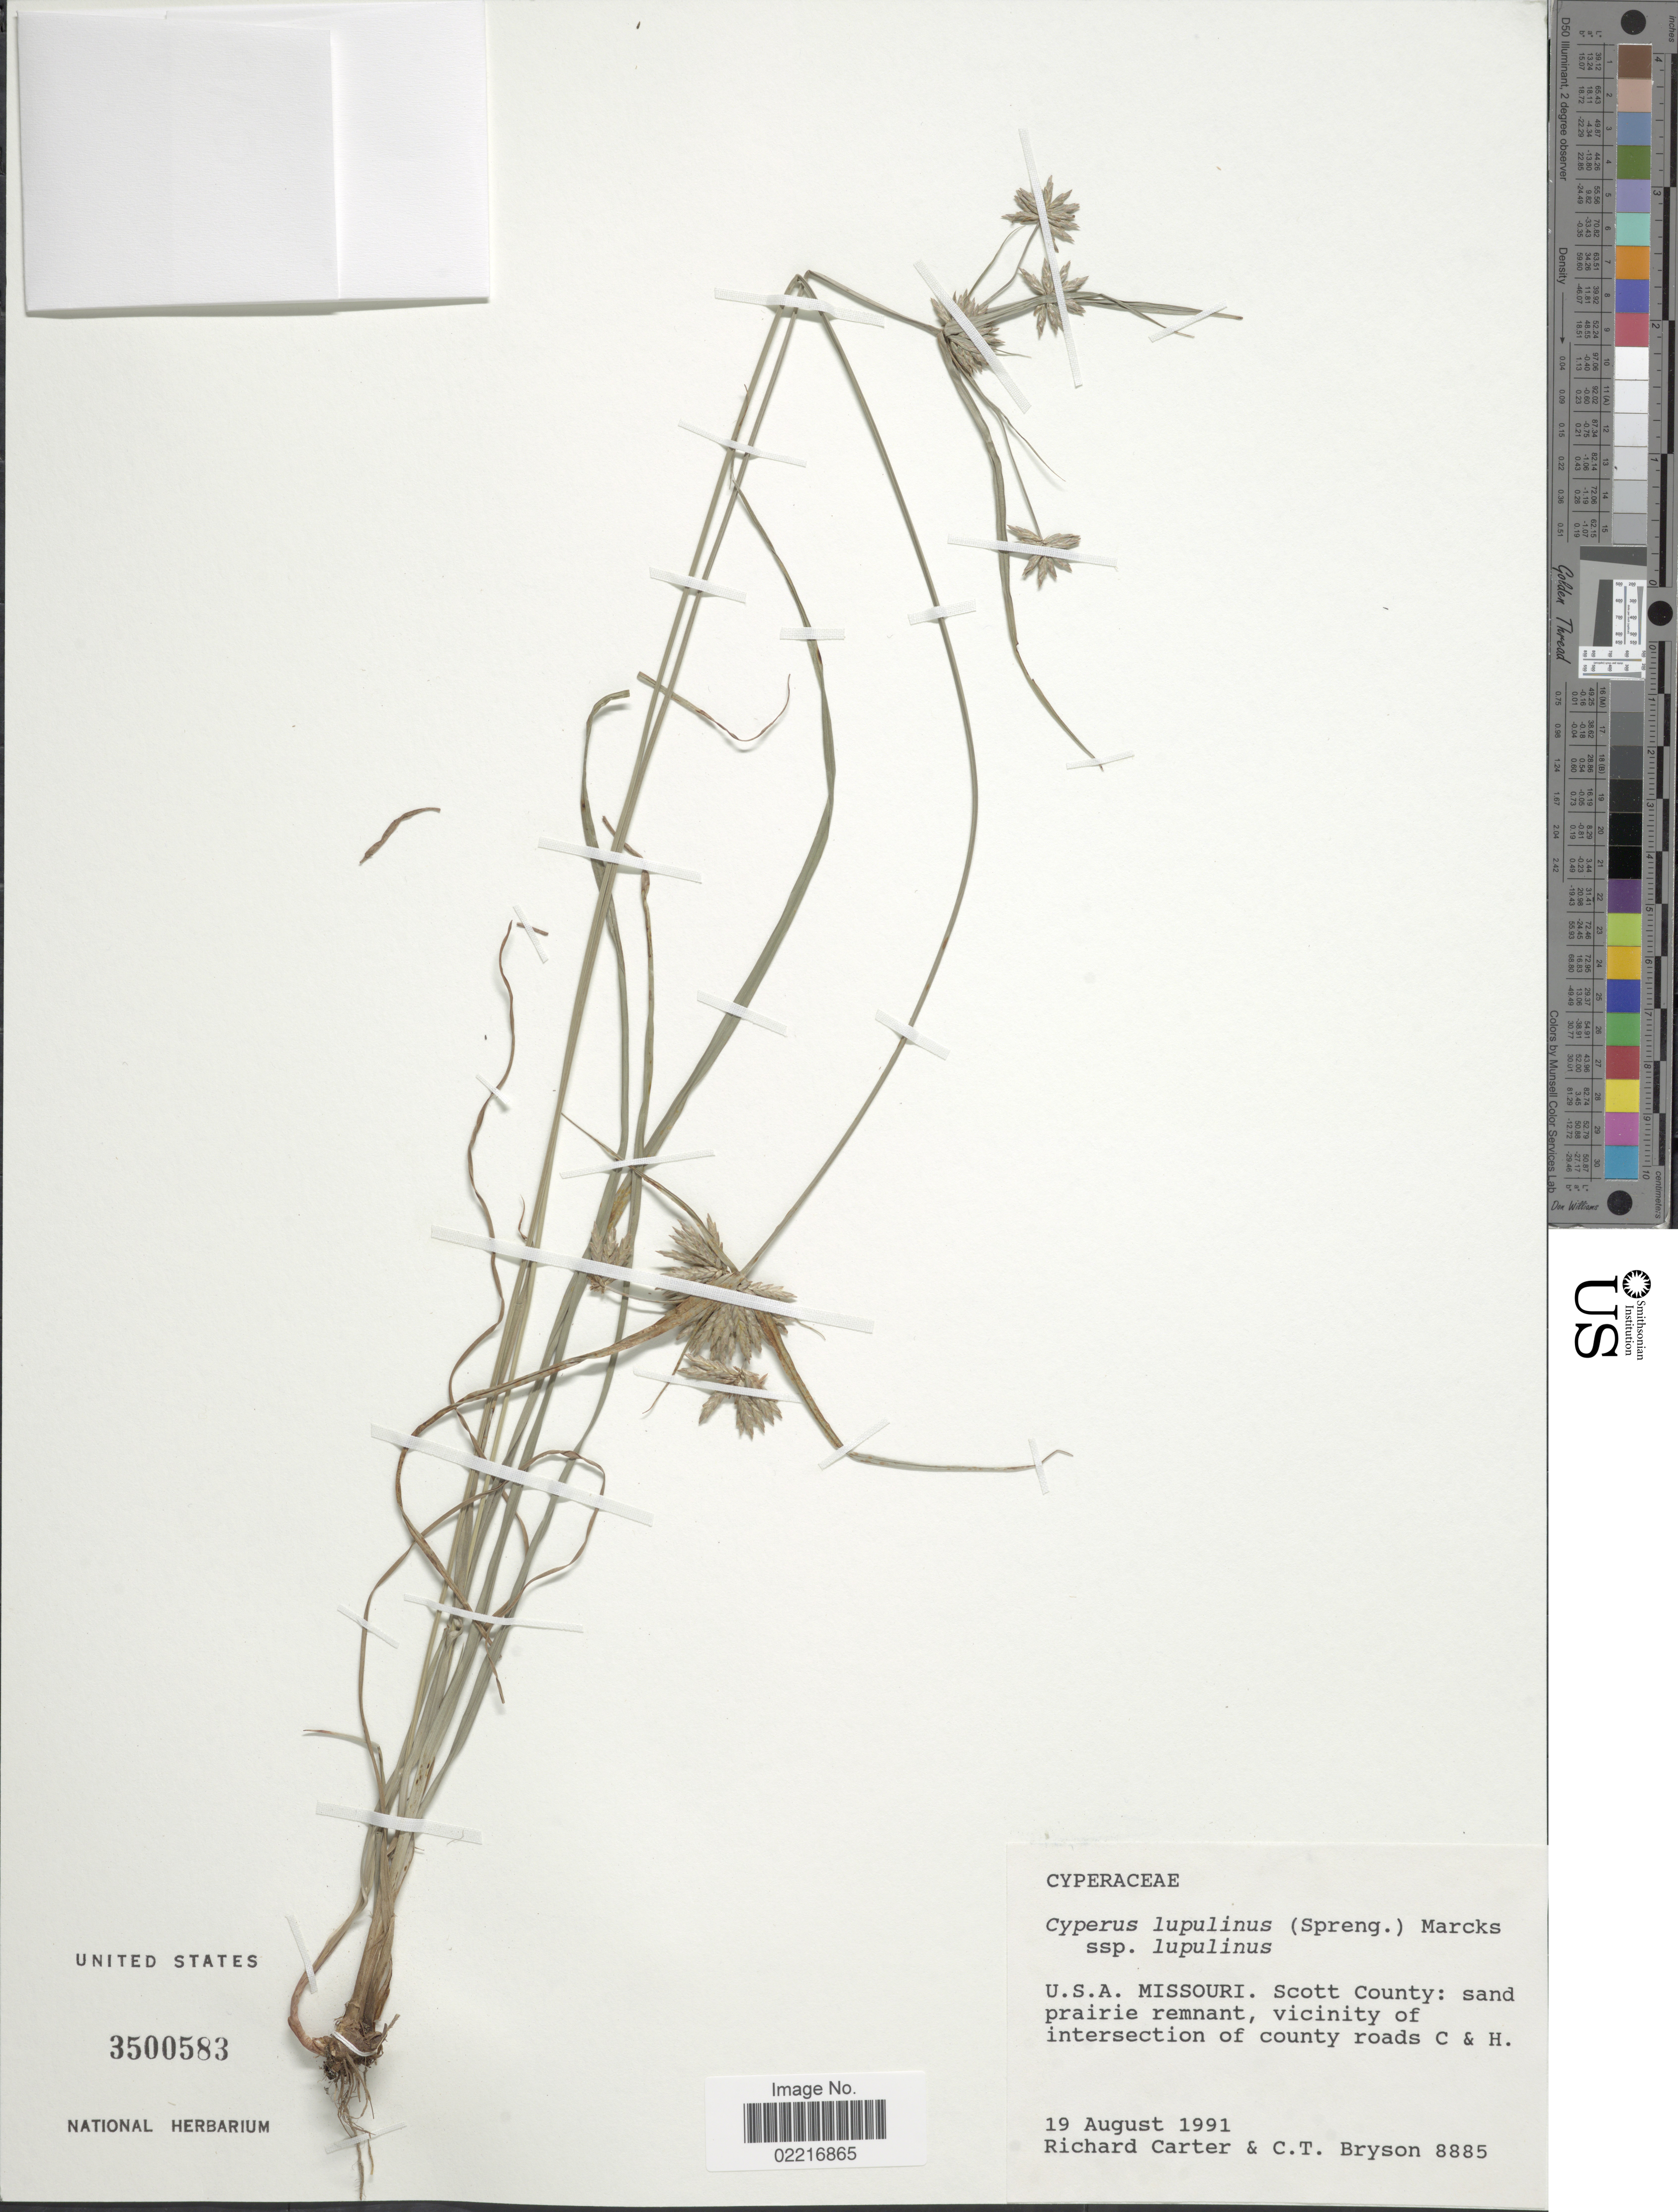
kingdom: Plantae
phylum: Tracheophyta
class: Liliopsida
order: Poales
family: Cyperaceae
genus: Cyperus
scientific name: Cyperus lupulinus subsp. lupulinus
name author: (Spreng.) Marcks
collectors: R. Carter & C. Bryson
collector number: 8885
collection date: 1991-08-19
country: United States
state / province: Missouri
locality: Scott County: vicinity of intersection of county roads, C & H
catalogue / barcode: US 3500583